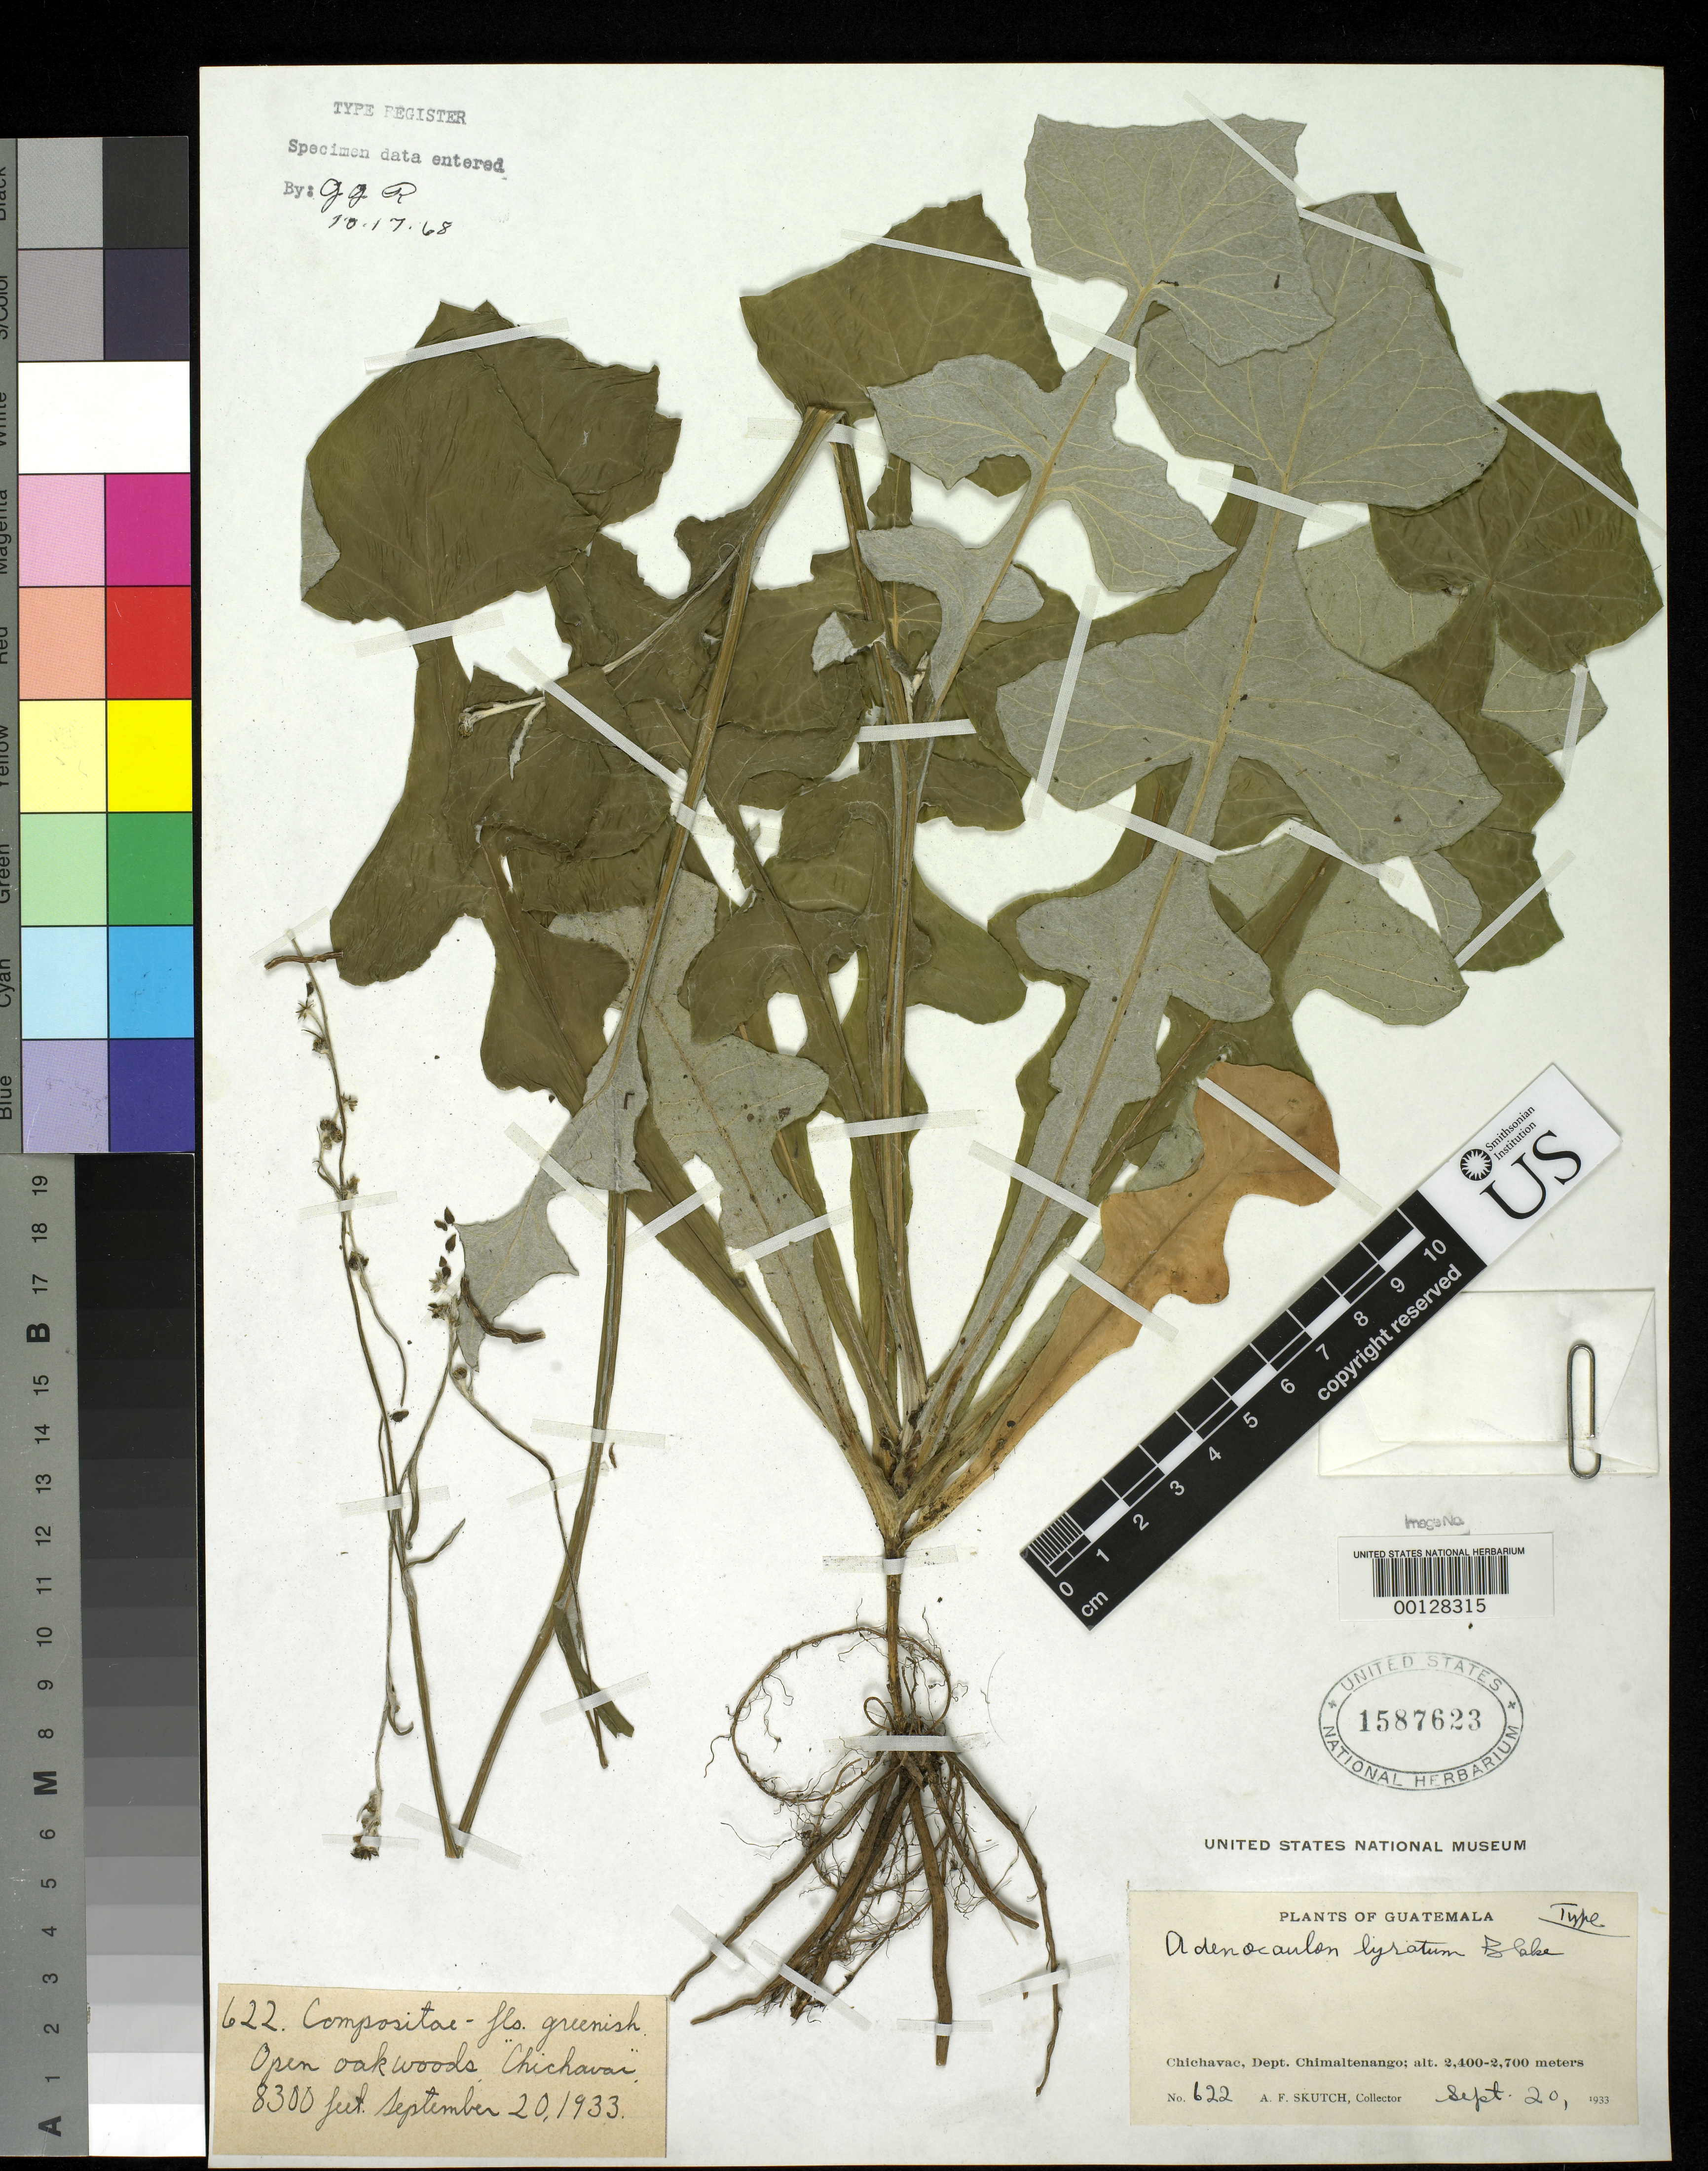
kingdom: Plantae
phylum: Tracheophyta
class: Magnoliopsida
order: Asterales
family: Asteraceae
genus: Adenocaulon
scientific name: Adenocaulon lyratum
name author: S.F. Blake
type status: Holotype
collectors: A. F. Skutch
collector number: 622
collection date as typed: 20 Sep 1933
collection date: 1933-09-20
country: Guatemala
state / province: Chimaltenango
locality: Chichavac.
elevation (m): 2530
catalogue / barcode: US 1587623